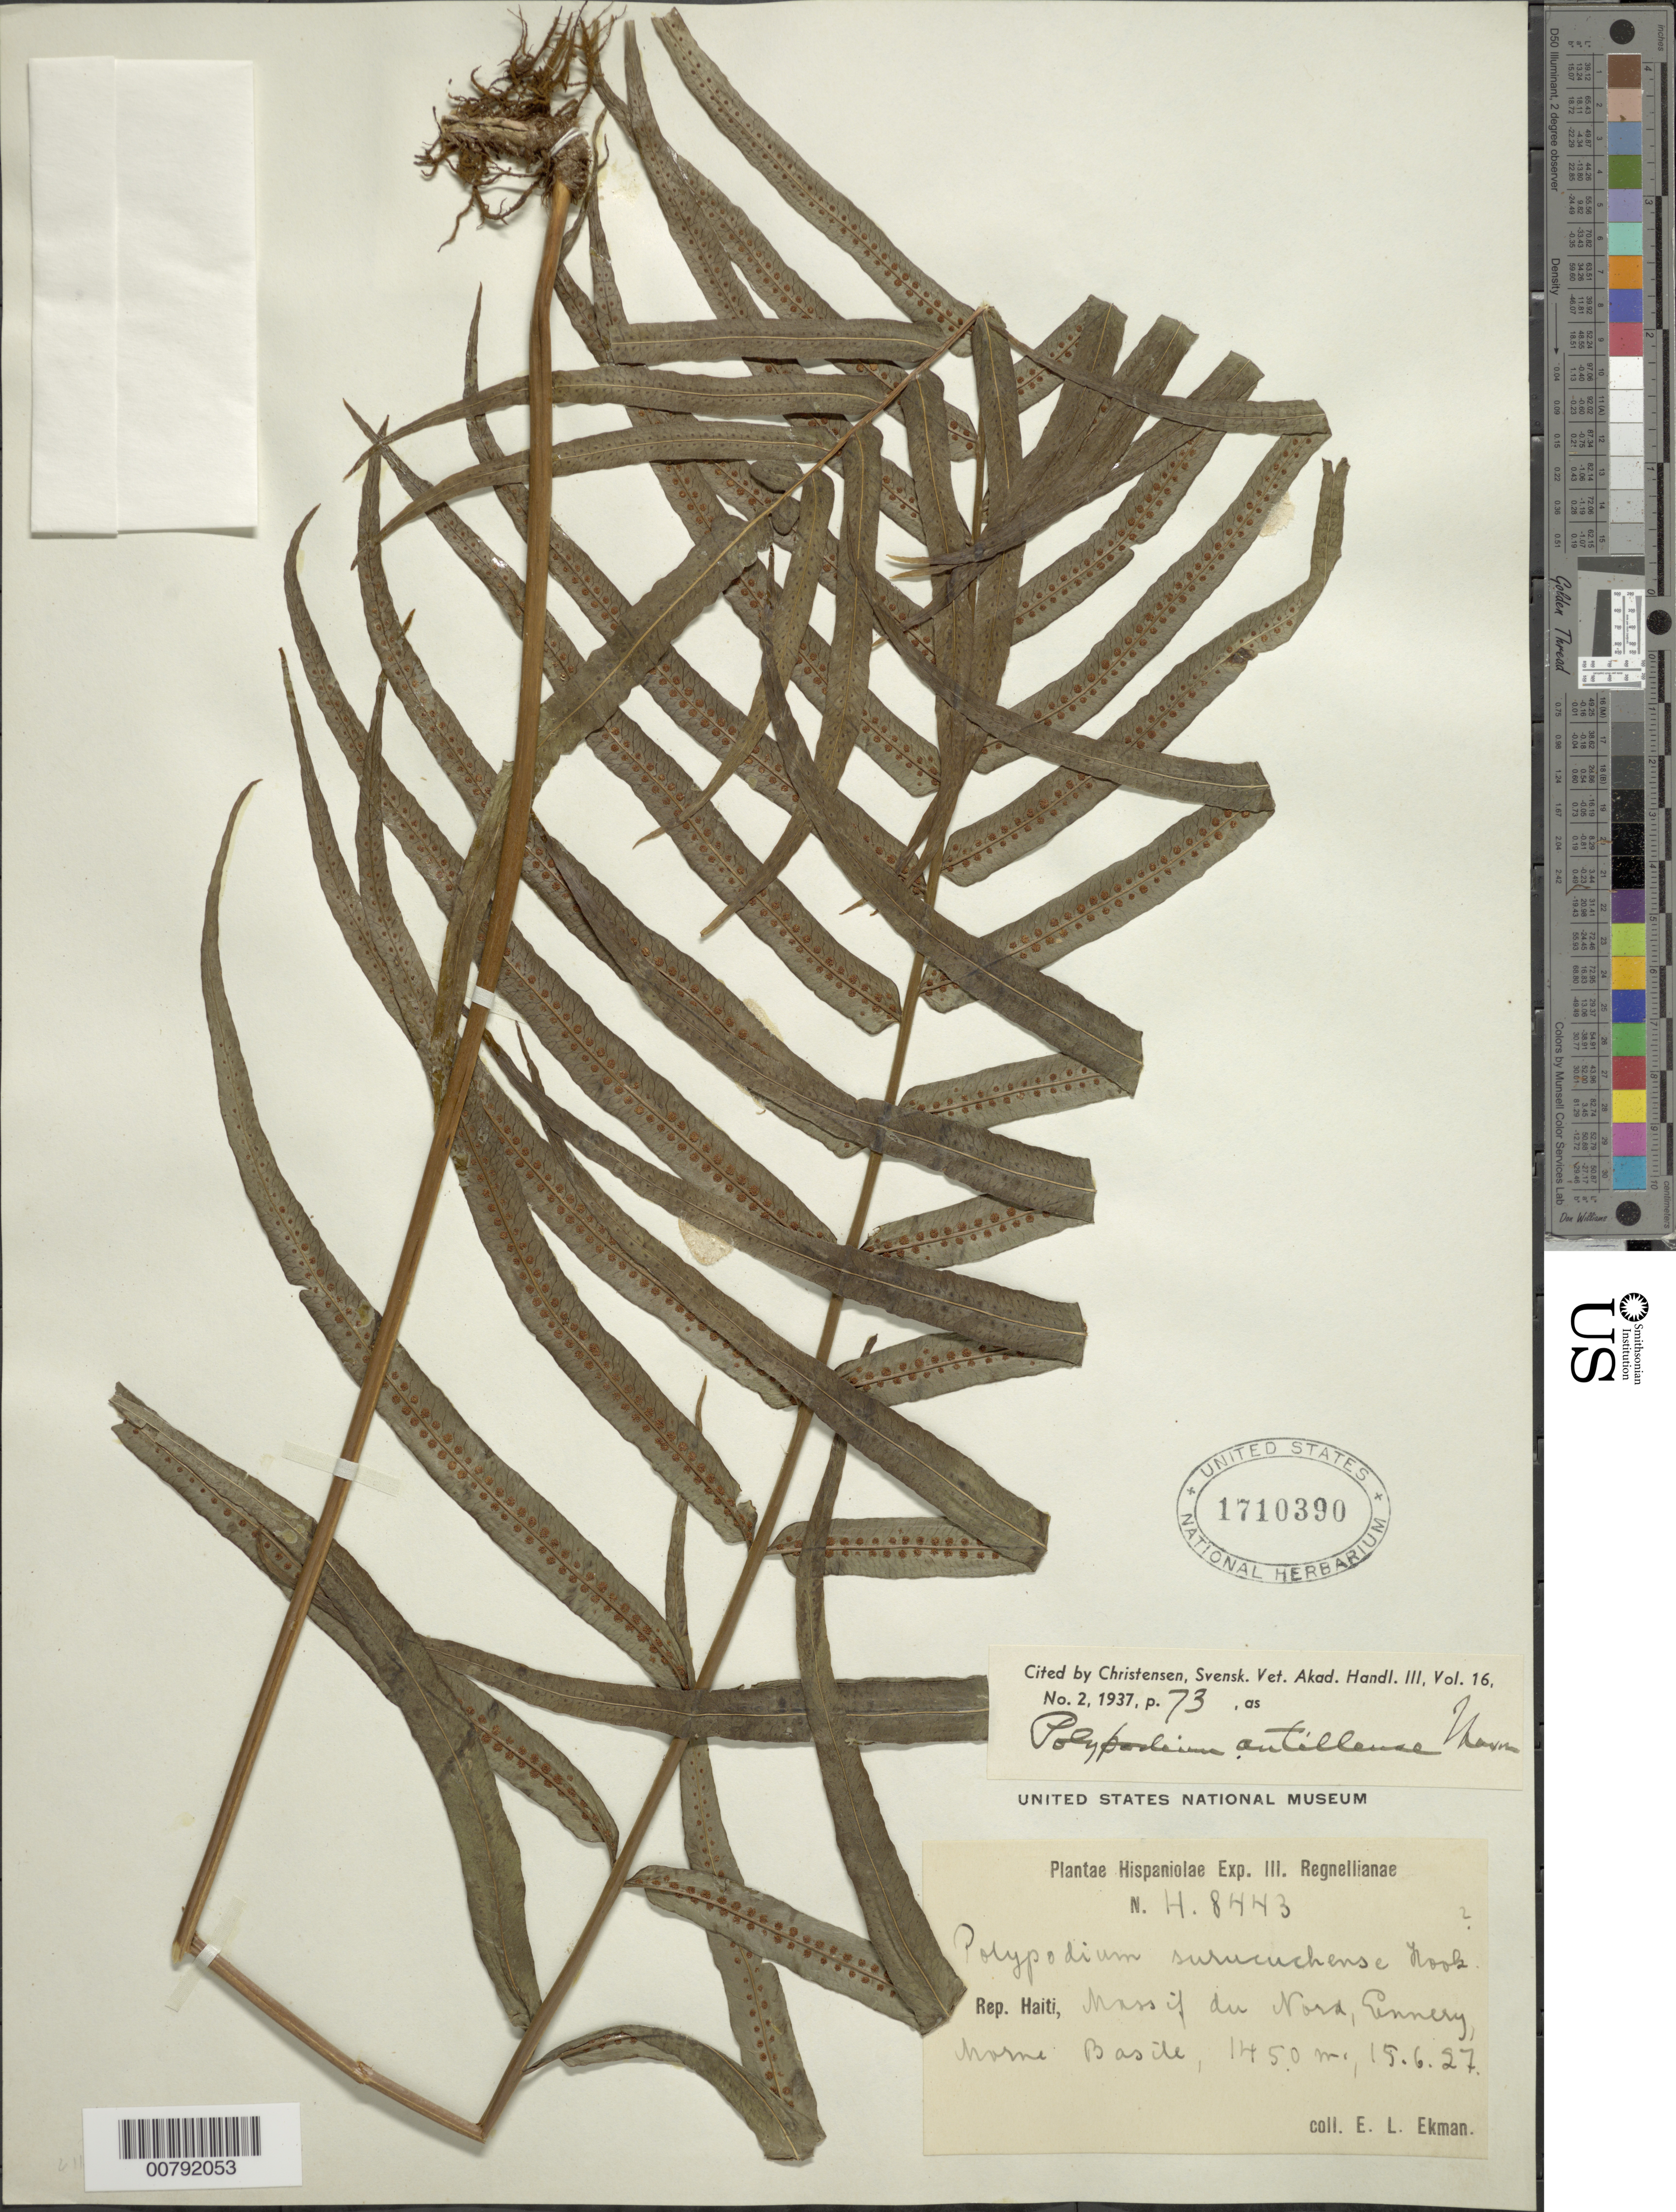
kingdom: Plantae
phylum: Tracheophyta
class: Polypodiopsida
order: Polypodiales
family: Polypodiaceae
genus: Serpocaulon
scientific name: Serpocaulon acuminatum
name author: (Fée) Christenh.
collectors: E. L. Ekman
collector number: H 8443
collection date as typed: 15 Jun 1927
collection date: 1927-06-15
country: Haiti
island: Hispaniola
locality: Massif du Nord, Ennery, Morne Basile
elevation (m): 1450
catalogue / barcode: US 1710390